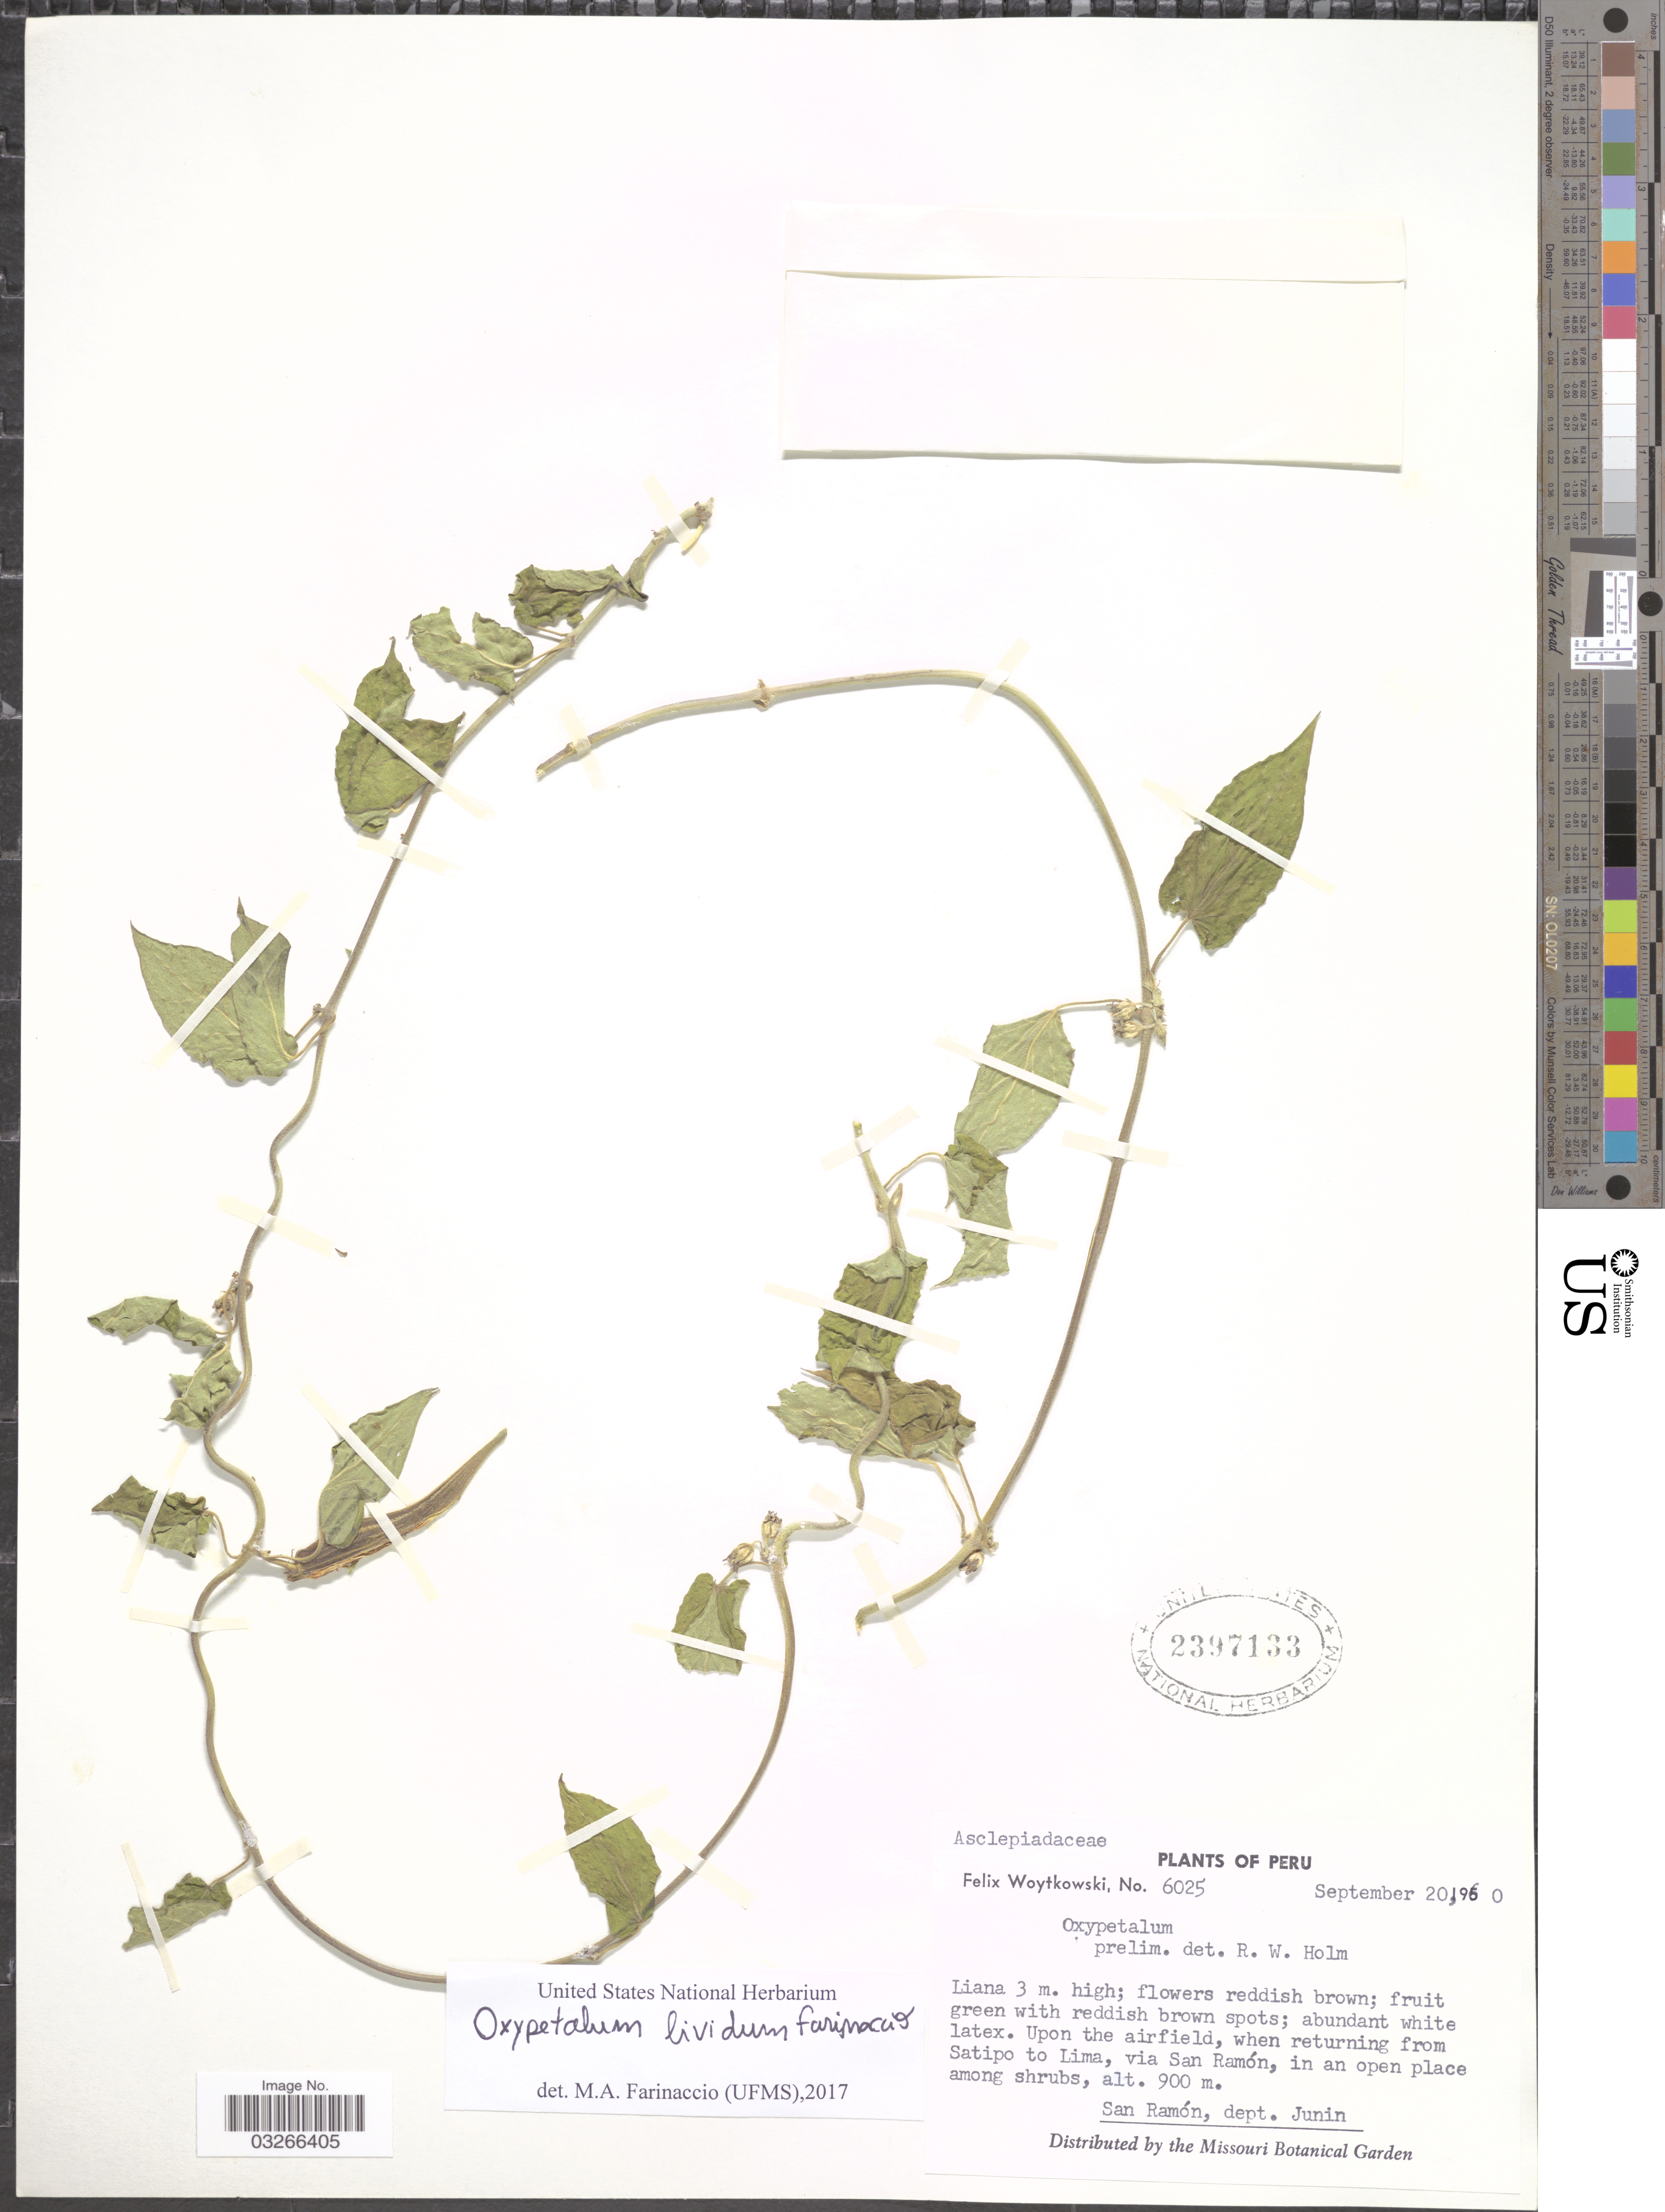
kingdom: Plantae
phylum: Tracheophyta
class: Magnoliopsida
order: Gentianales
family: Apocynaceae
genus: Oxypetalum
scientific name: Oxypetalum lividum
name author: Farinaccio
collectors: F. Woytkowski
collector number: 6025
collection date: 1960-09-20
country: Peru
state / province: Junín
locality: San Ramón, dept. Junin, Upon the airfield, when returning from Satipo to Lima, via San Ramón, in an open place among shrubs.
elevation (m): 900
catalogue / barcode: US 2397133